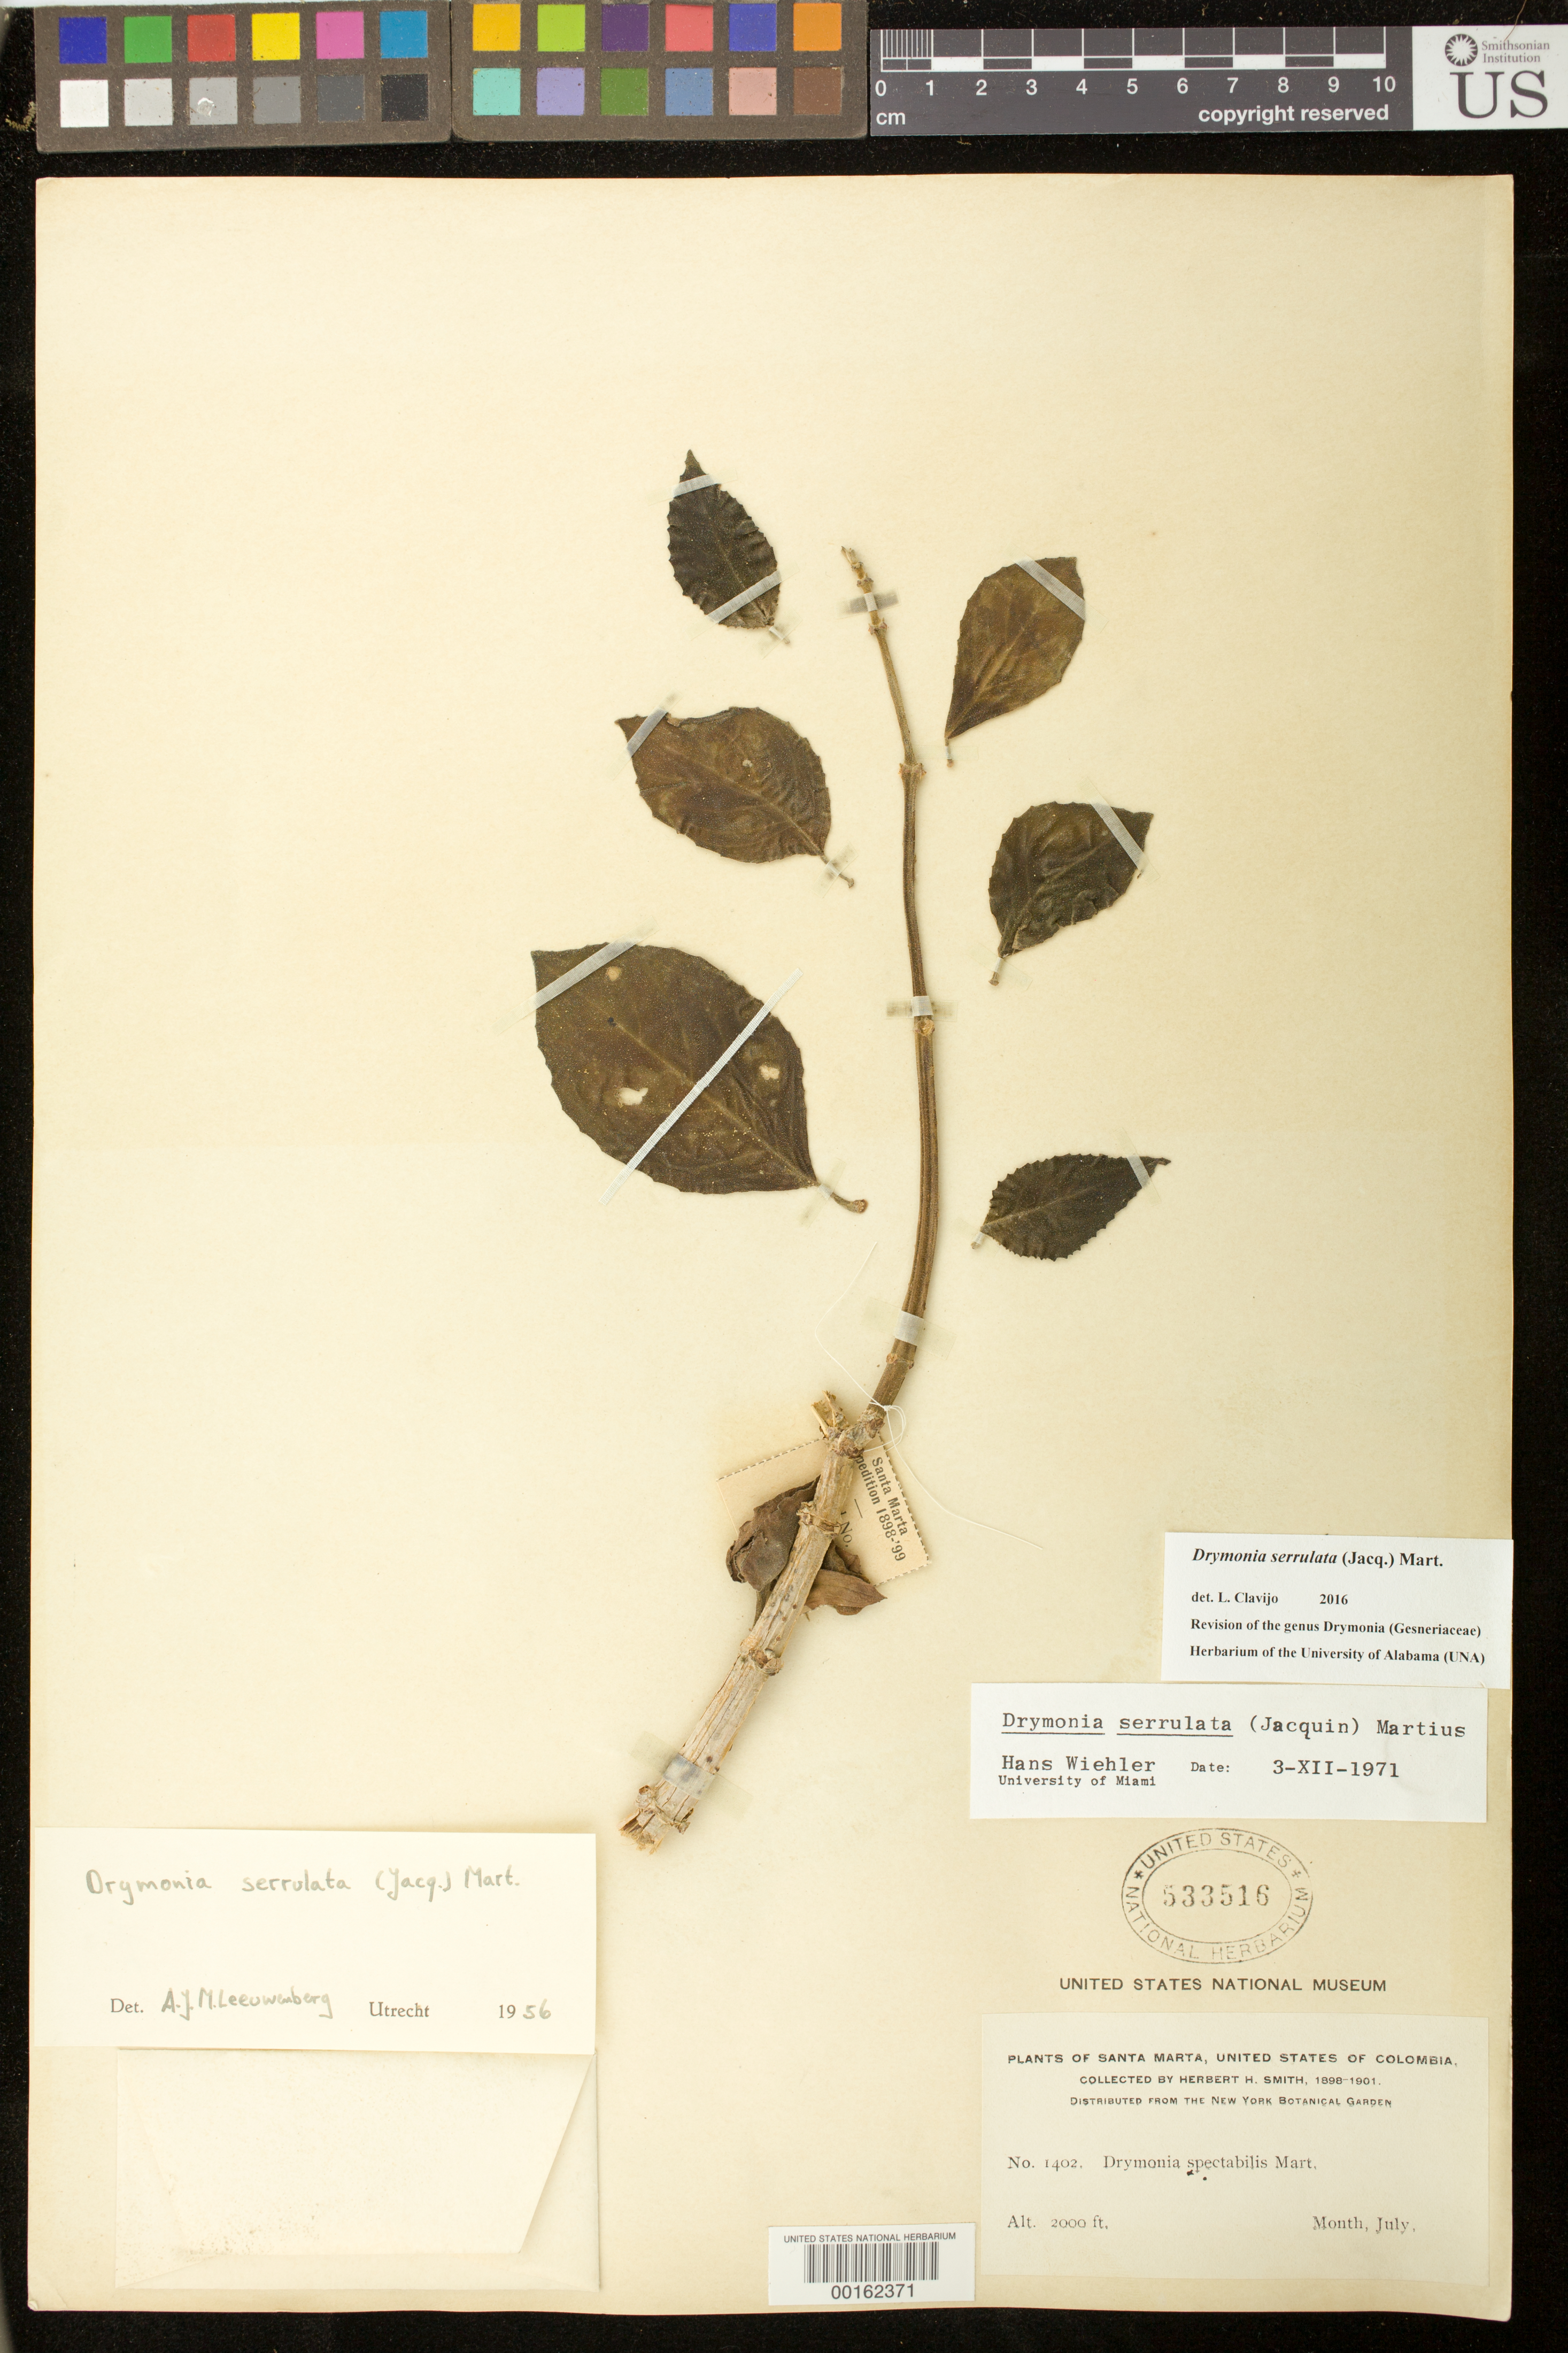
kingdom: Plantae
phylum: Tracheophyta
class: Magnoliopsida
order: Lamiales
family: Gesneriaceae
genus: Drymonia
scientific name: Drymonia serrulata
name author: (Jacq.) Mart.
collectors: Herbert H. Smith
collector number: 1402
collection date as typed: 1898-1901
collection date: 1898/1901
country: Colombia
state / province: Magdalena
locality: Santa Marta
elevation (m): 610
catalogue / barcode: US 533516